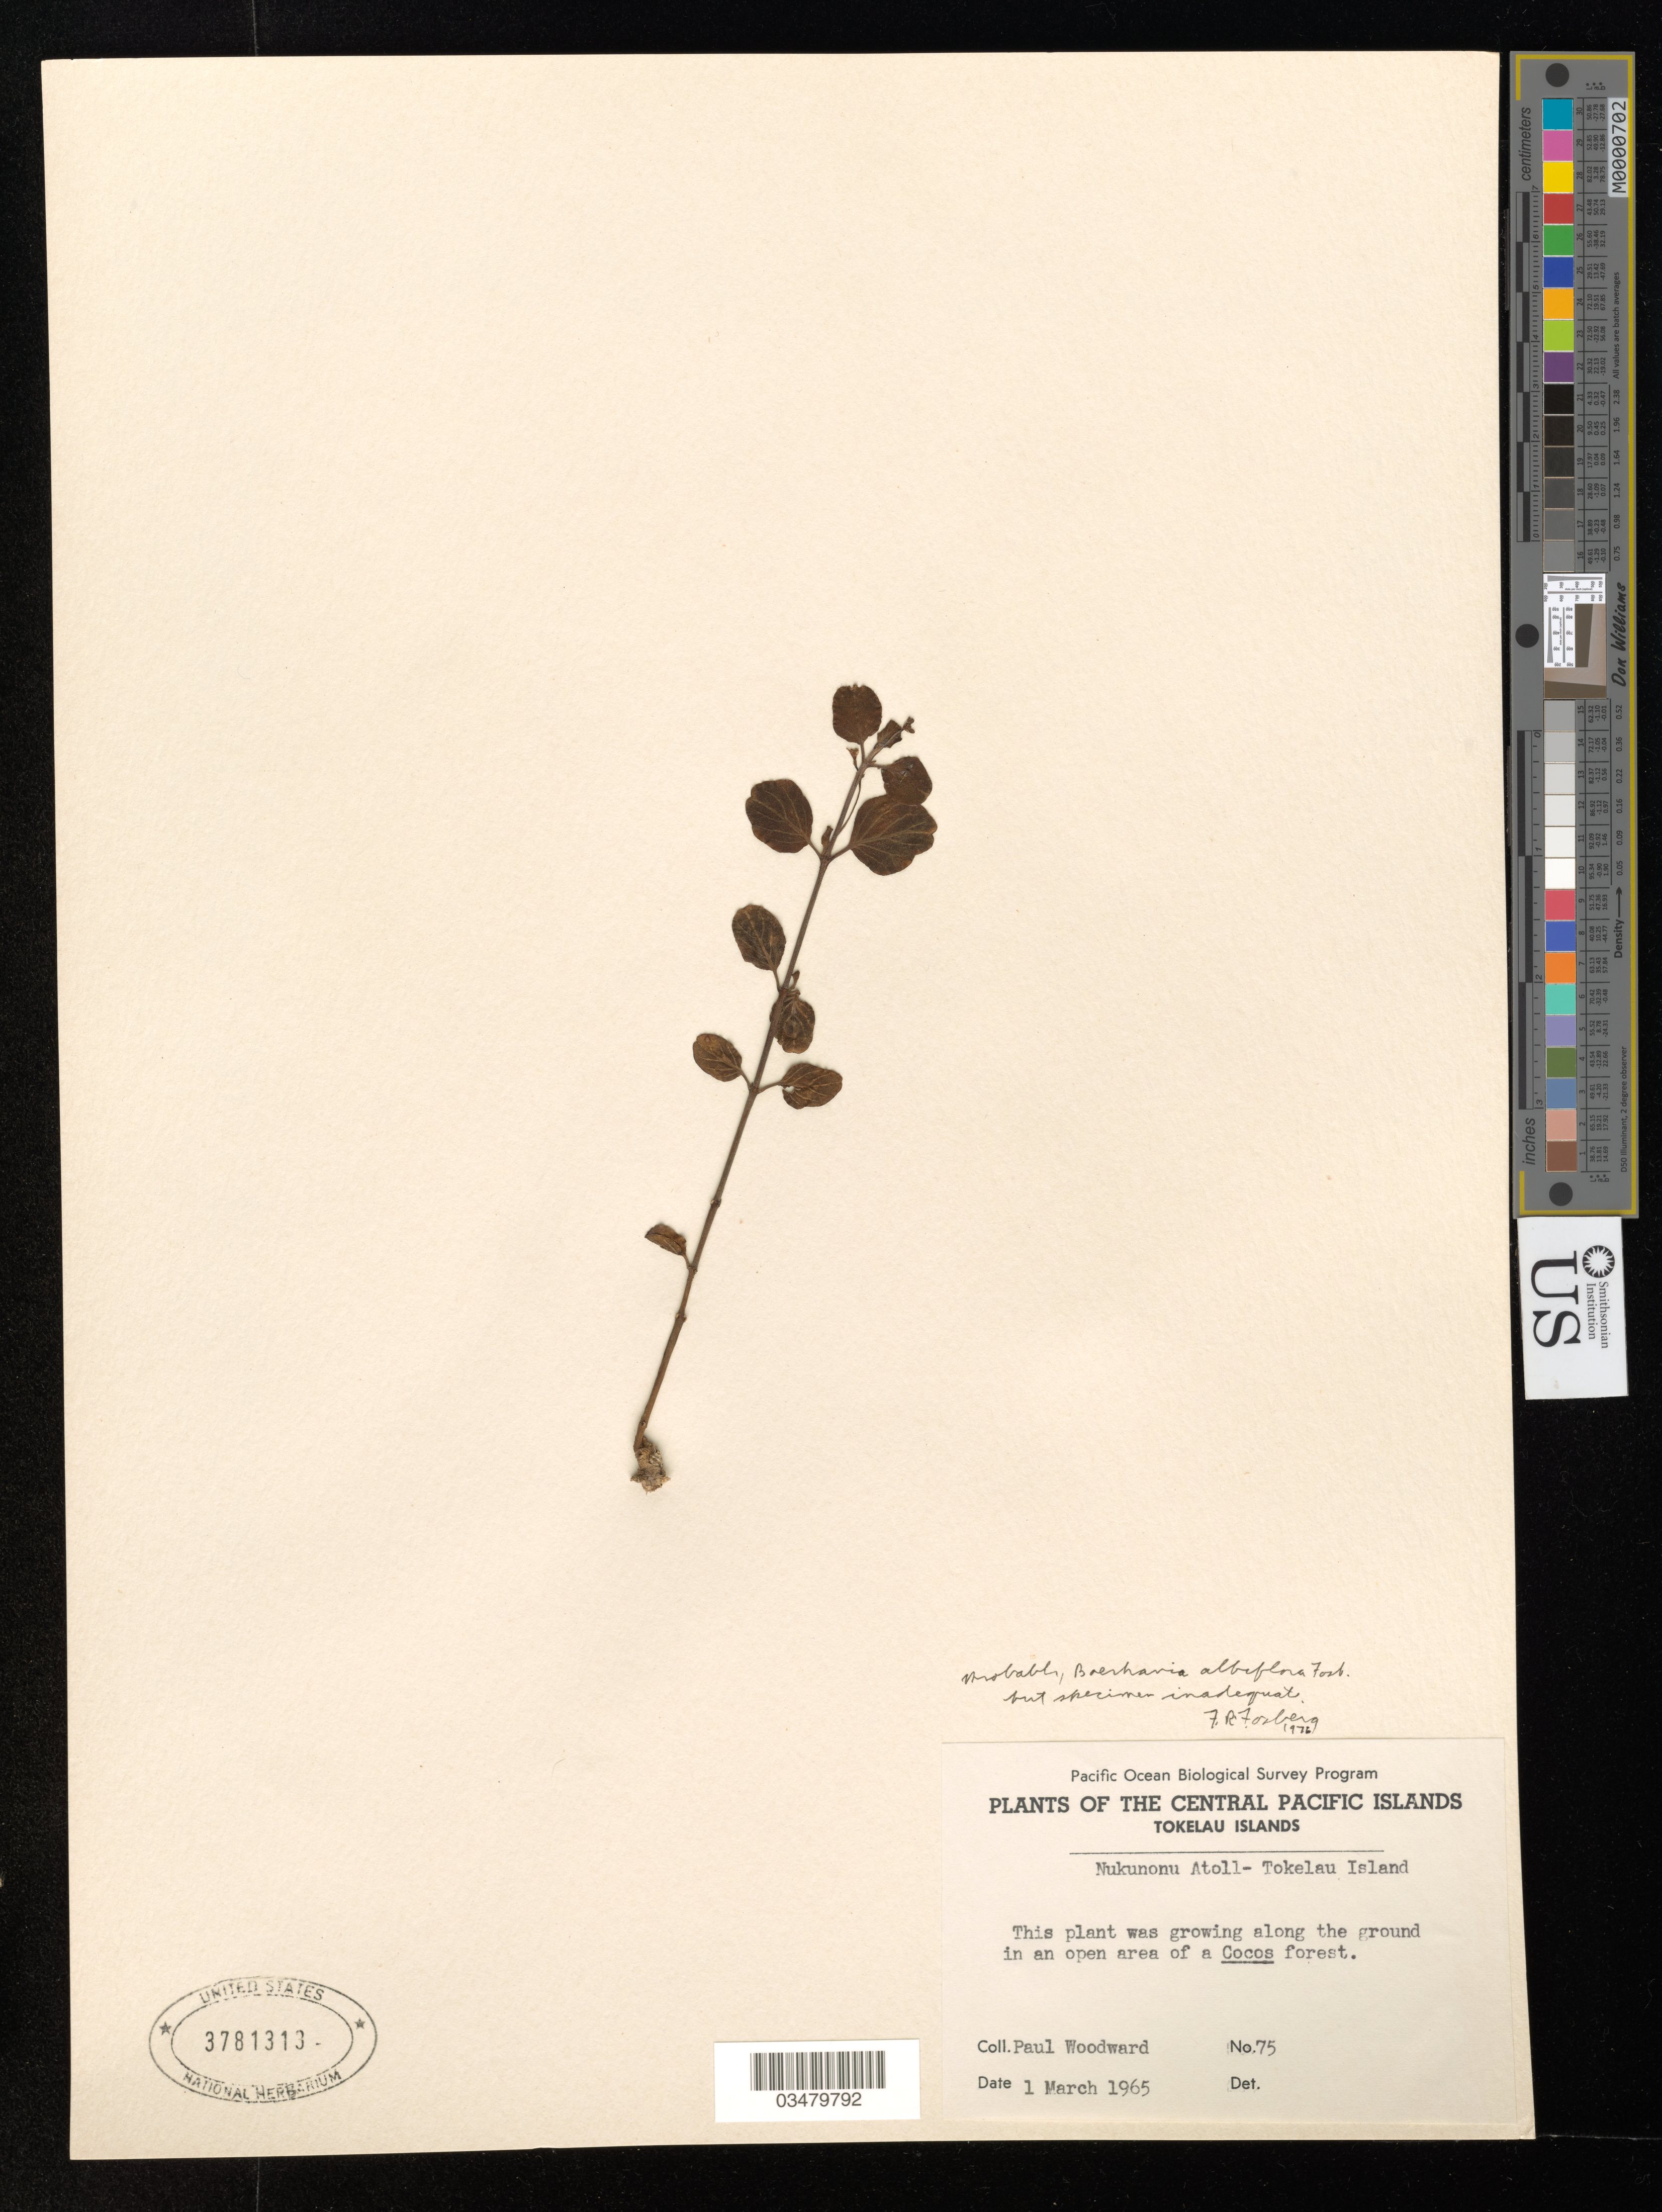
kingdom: Plantae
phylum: Tracheophyta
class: Magnoliopsida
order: Caryophyllales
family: Nyctaginaceae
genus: Boerhavia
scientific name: Boerhavia albiflora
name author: Fosberg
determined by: Fosberg, F. R.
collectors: P. Woodward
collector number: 75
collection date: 1965-03-03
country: Tokelau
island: Atafu Atoll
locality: Central Pacific Islands. Tokelau Islands. Atafu Atoll.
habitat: Forest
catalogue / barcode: US 3781313